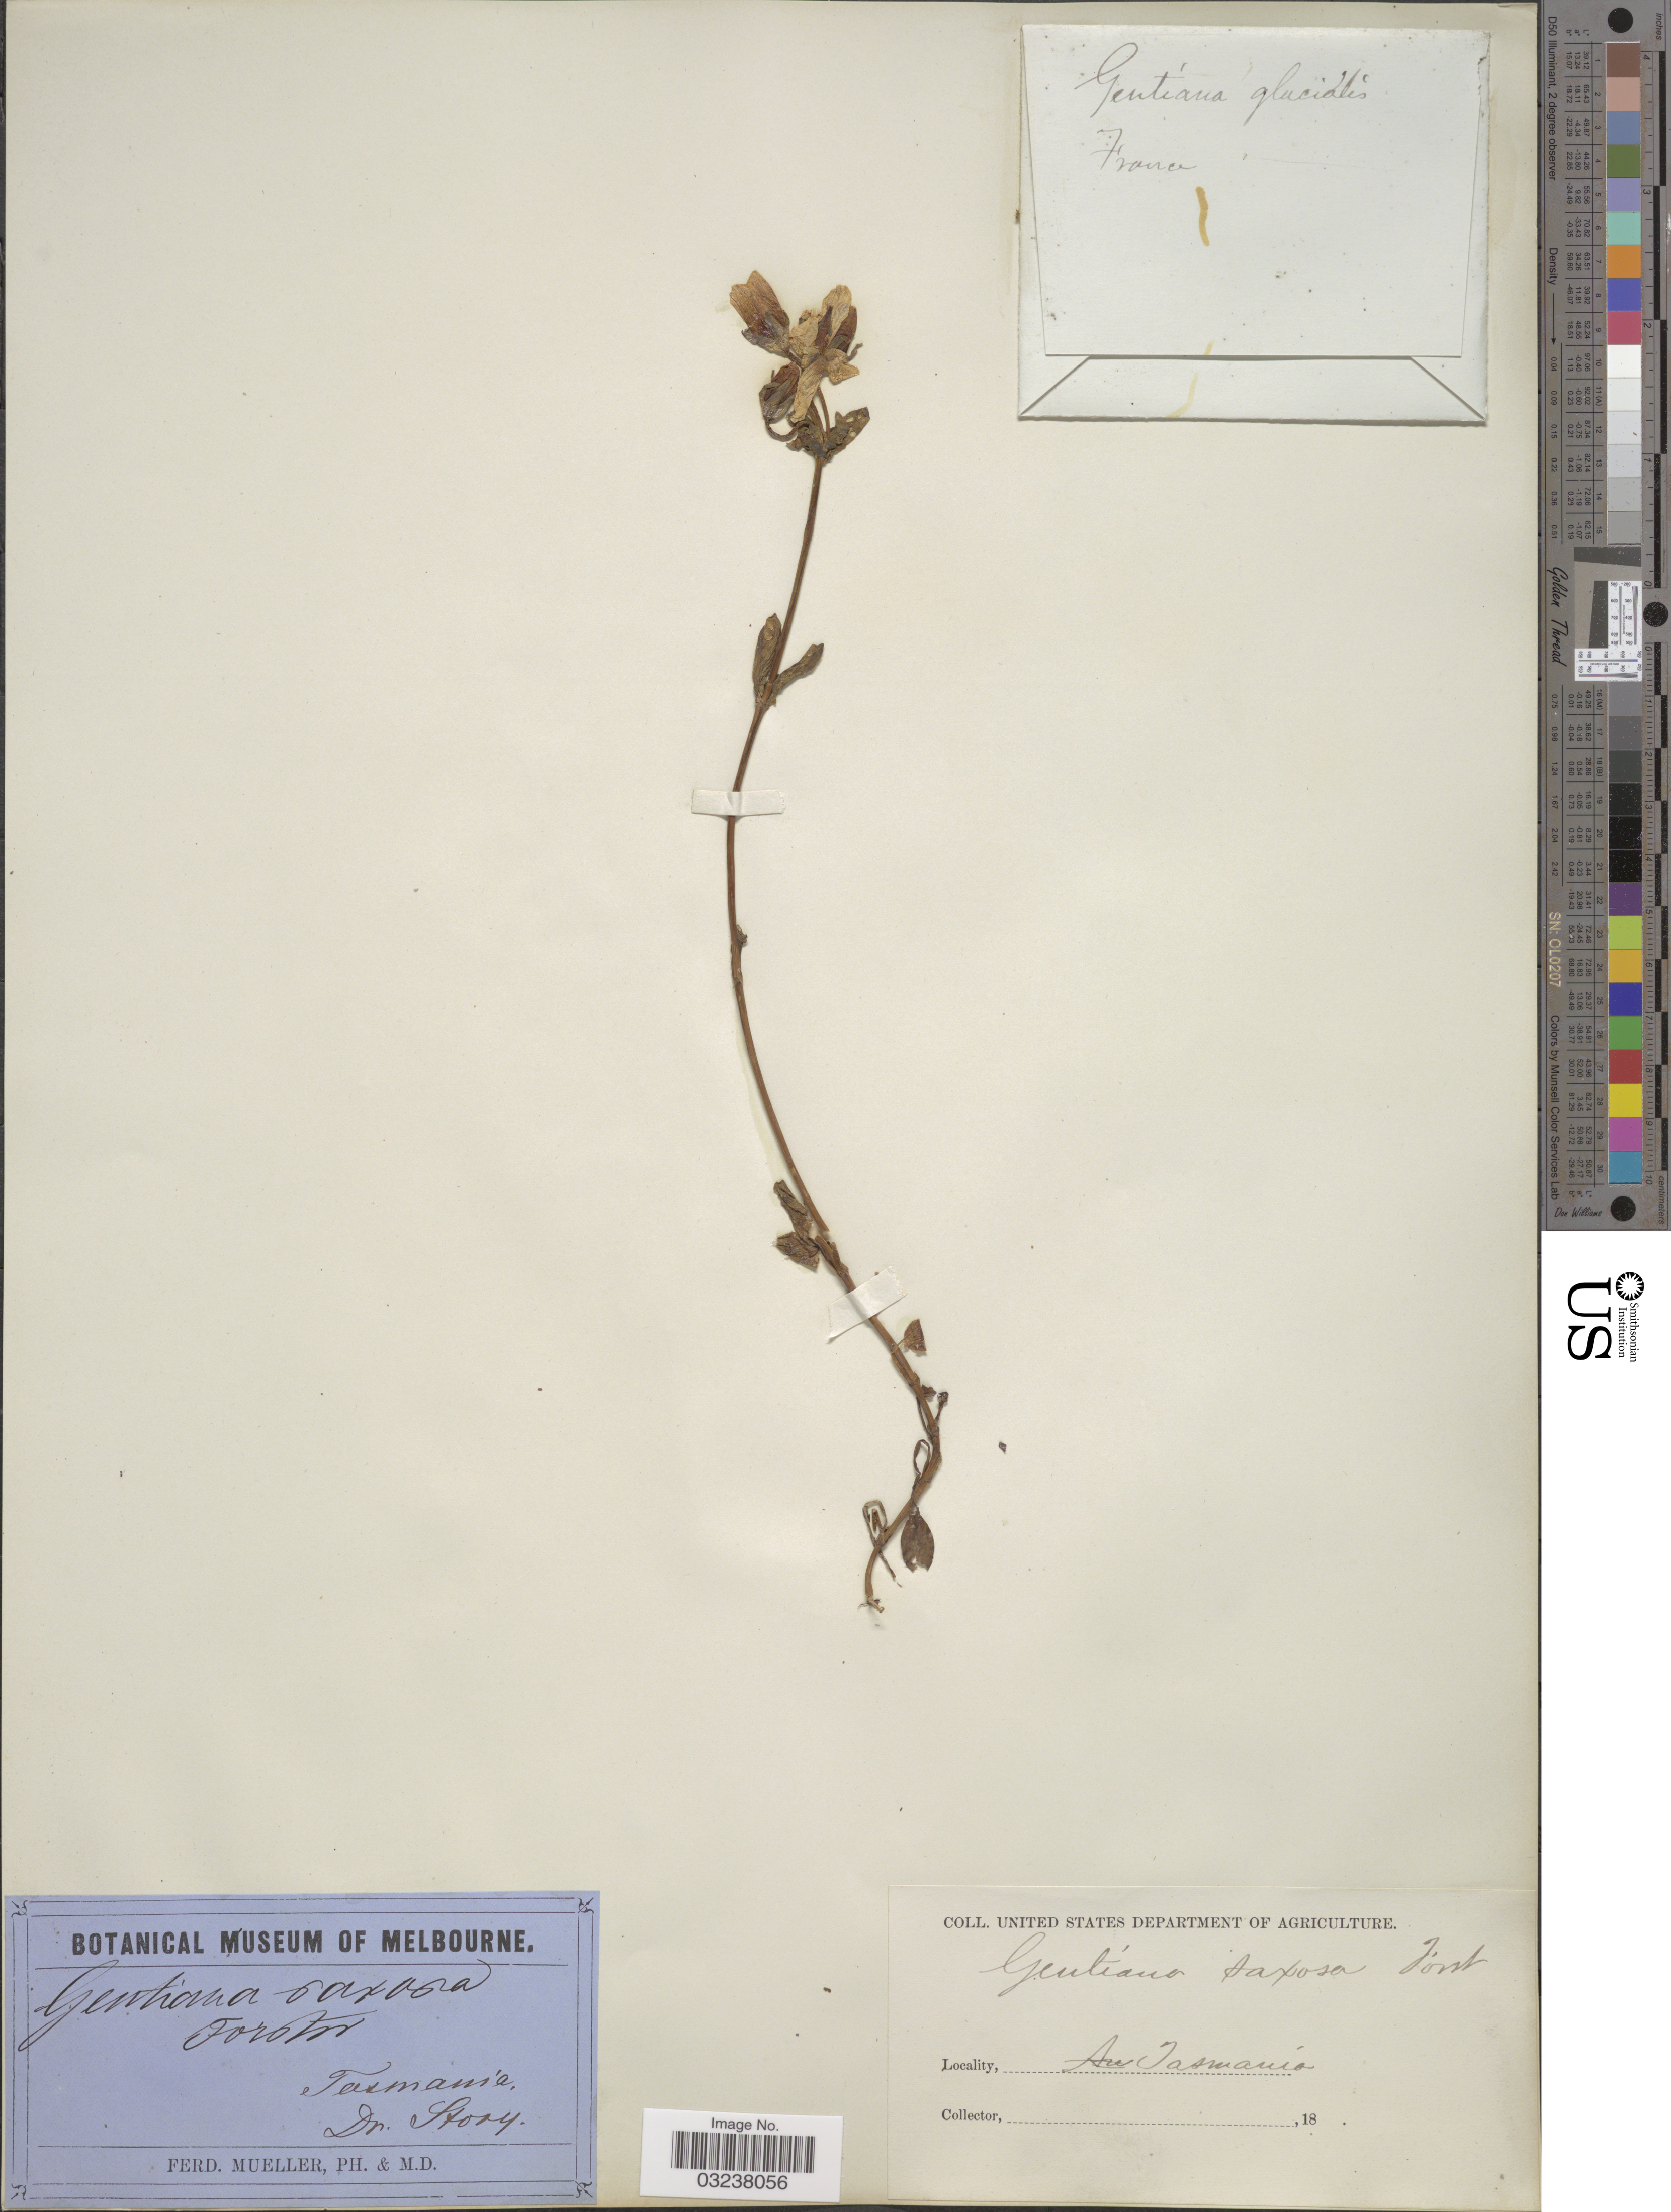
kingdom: Plantae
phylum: Tracheophyta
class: Magnoliopsida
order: Gentianales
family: Gentianaceae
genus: Gentianella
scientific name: Gentianella saxosa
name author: (G. Forst.) Holub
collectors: -. Story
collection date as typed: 18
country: Australia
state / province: Tasmania